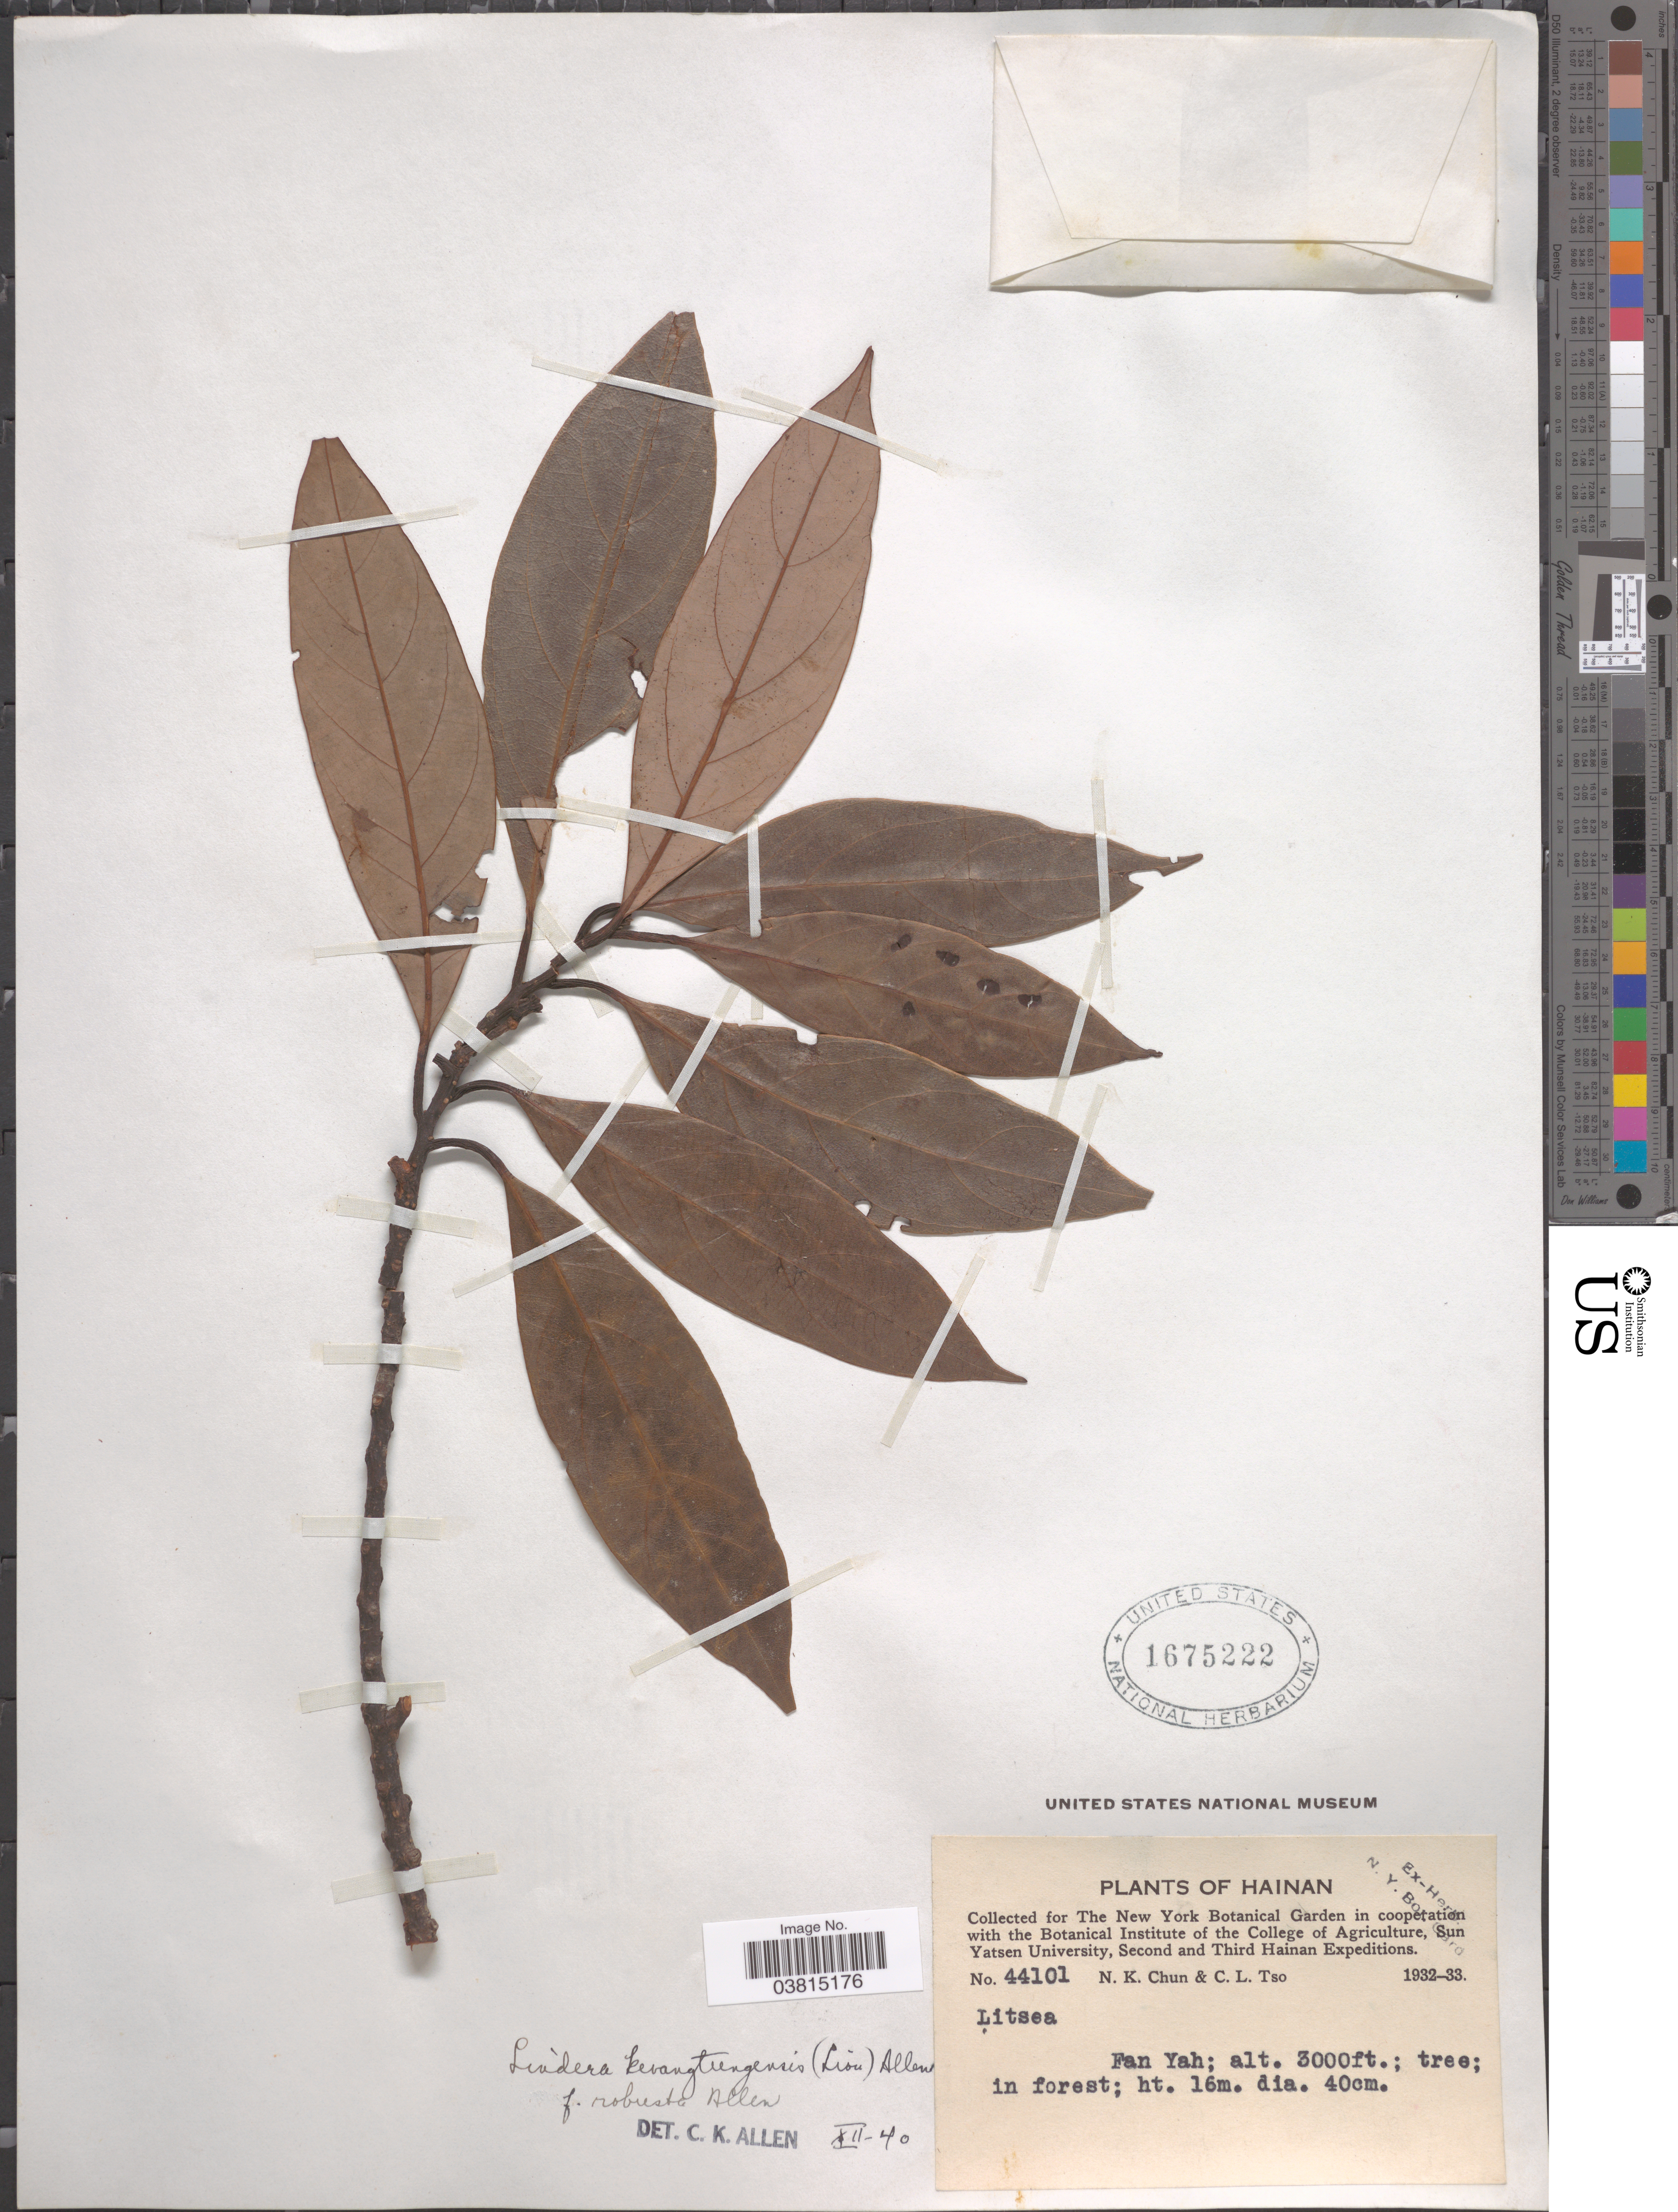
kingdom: Plantae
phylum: Tracheophyta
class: Magnoliopsida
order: Laurales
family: Lauraceae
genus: Lindera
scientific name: Lindera kwangtungensis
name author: (Liou) C.K. Allen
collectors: N. K. Chun & C. Tso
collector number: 44101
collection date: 1932/1933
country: China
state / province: Hainan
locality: Fan Yah.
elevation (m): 914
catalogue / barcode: US 1675222